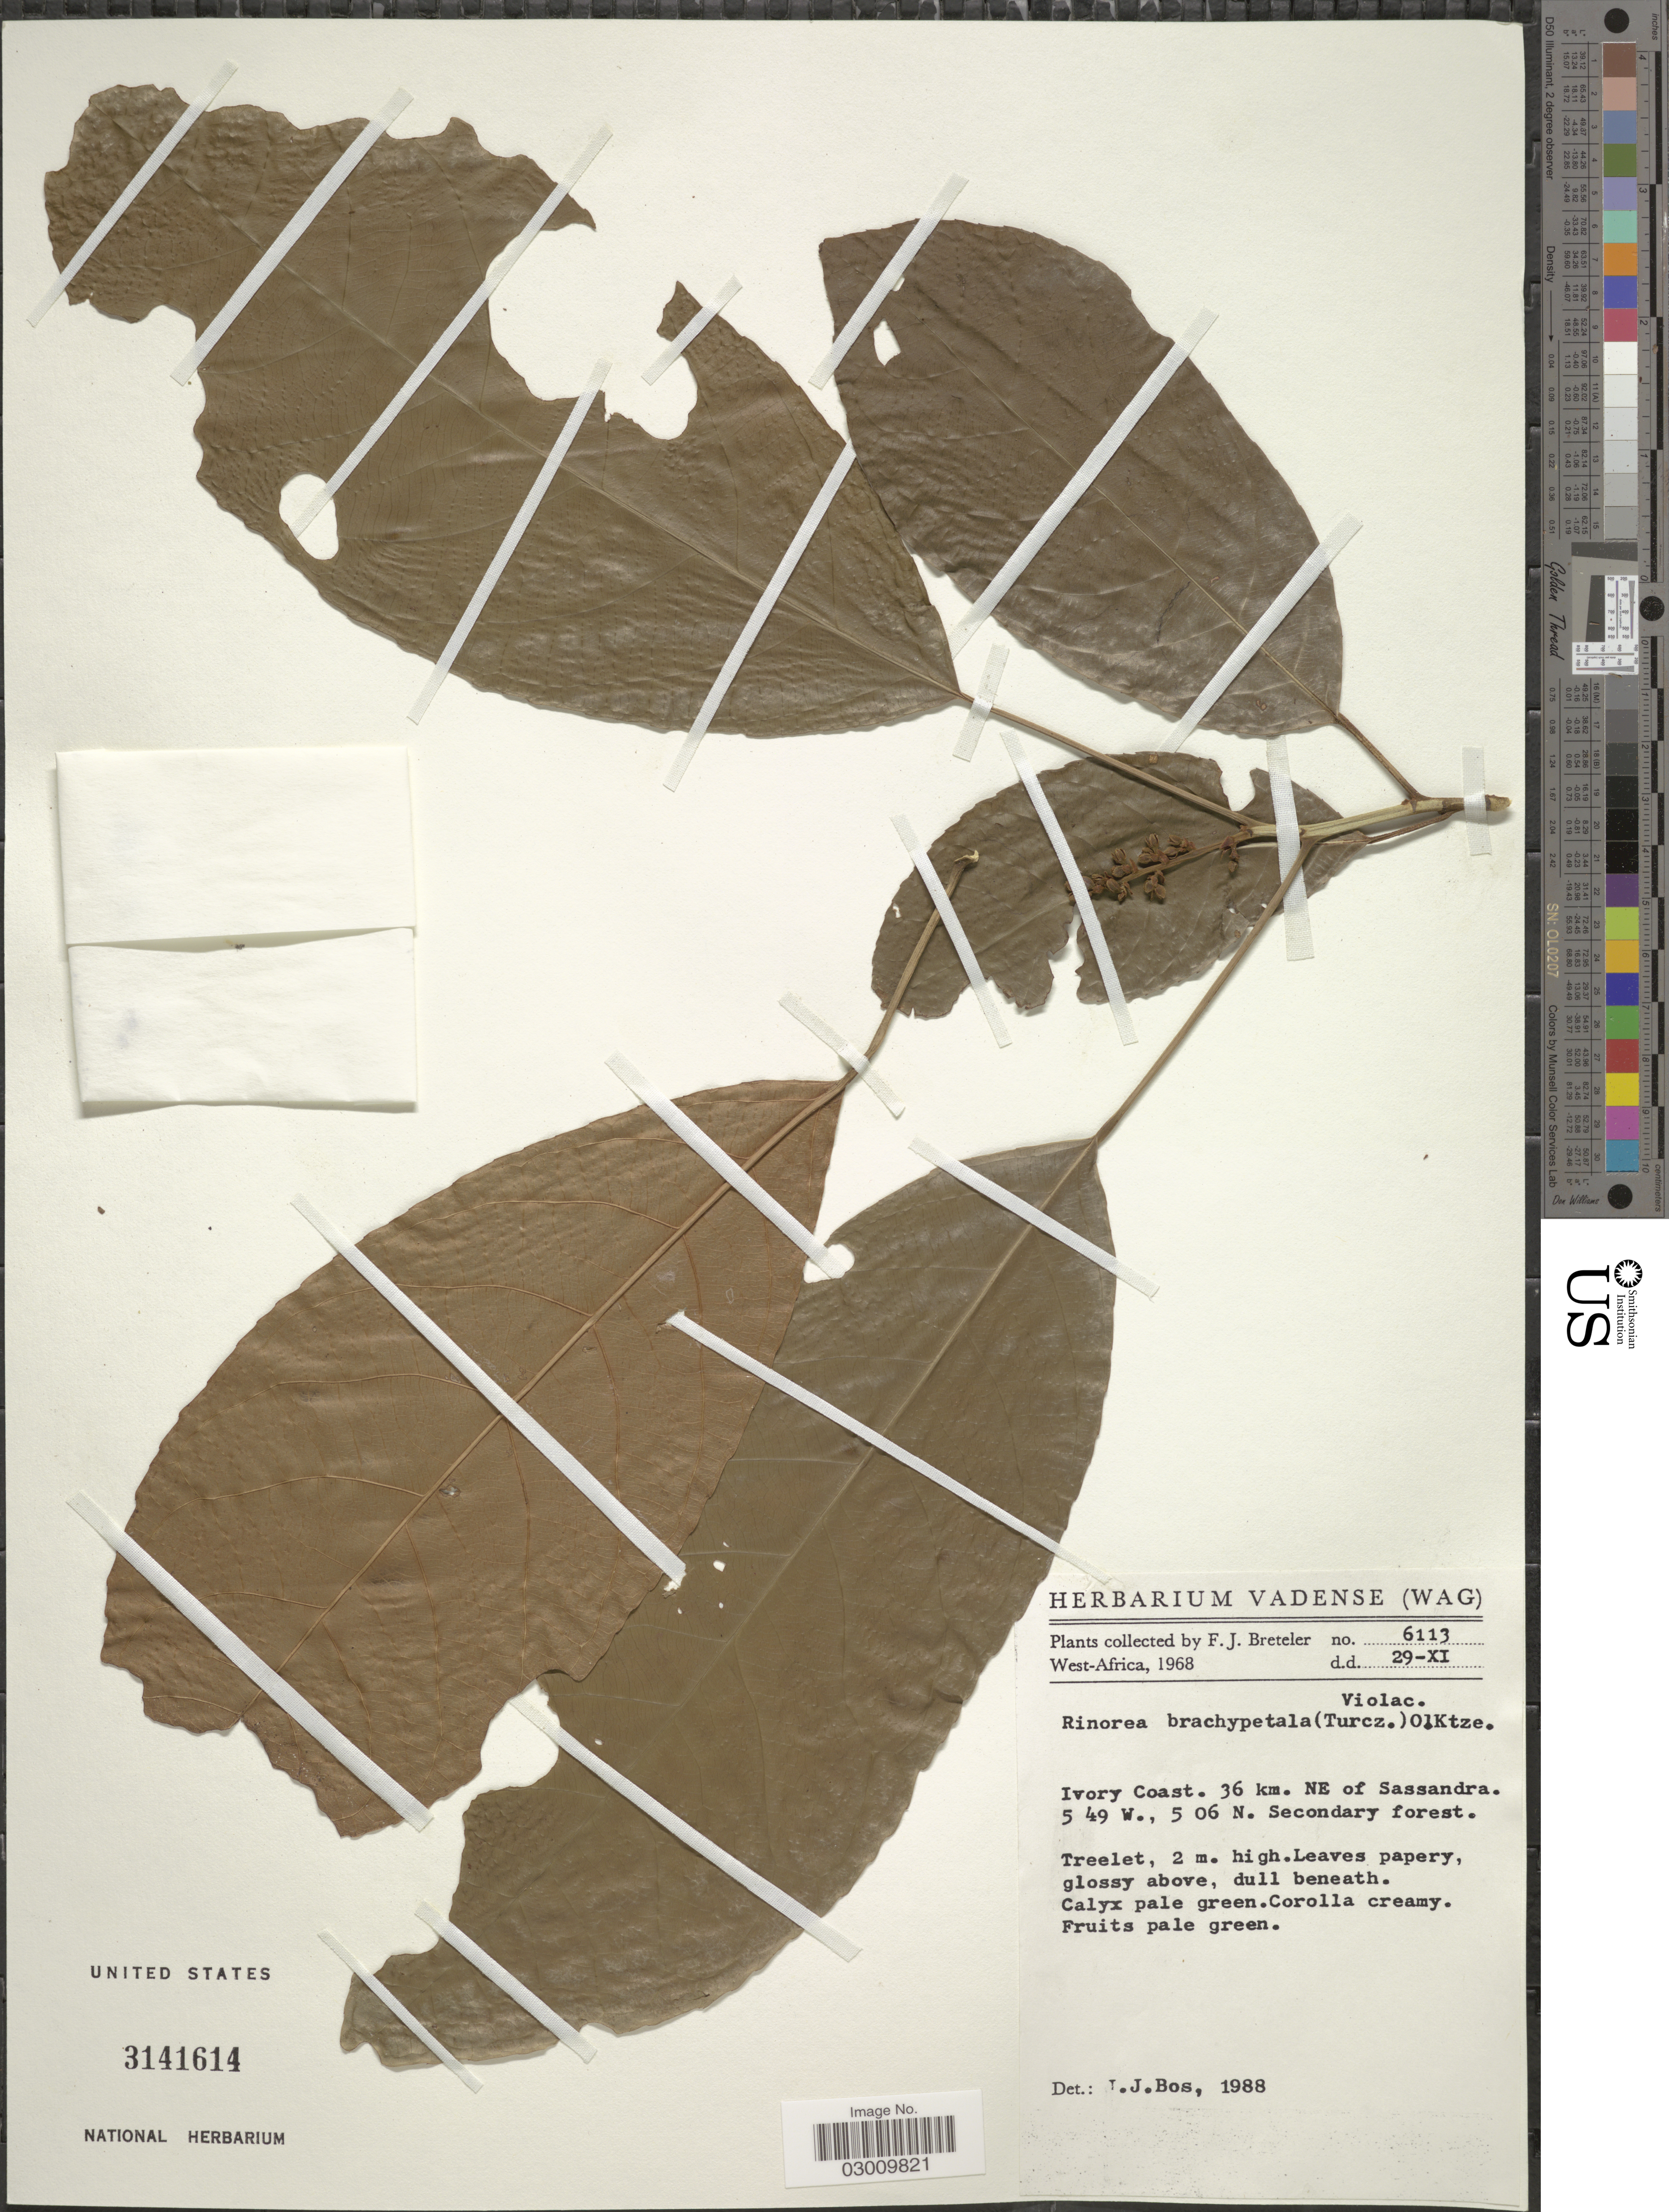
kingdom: Plantae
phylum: Tracheophyta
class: Magnoliopsida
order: Malpighiales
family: Violaceae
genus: Rinorea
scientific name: Rinorea brachypetala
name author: (Turcz.) Kuntze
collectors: F. J. Breteler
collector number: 6113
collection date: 1968-11-29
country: Ivory Coast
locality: West-Africa. 36 km. NE of Sassandra.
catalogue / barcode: US 3141614